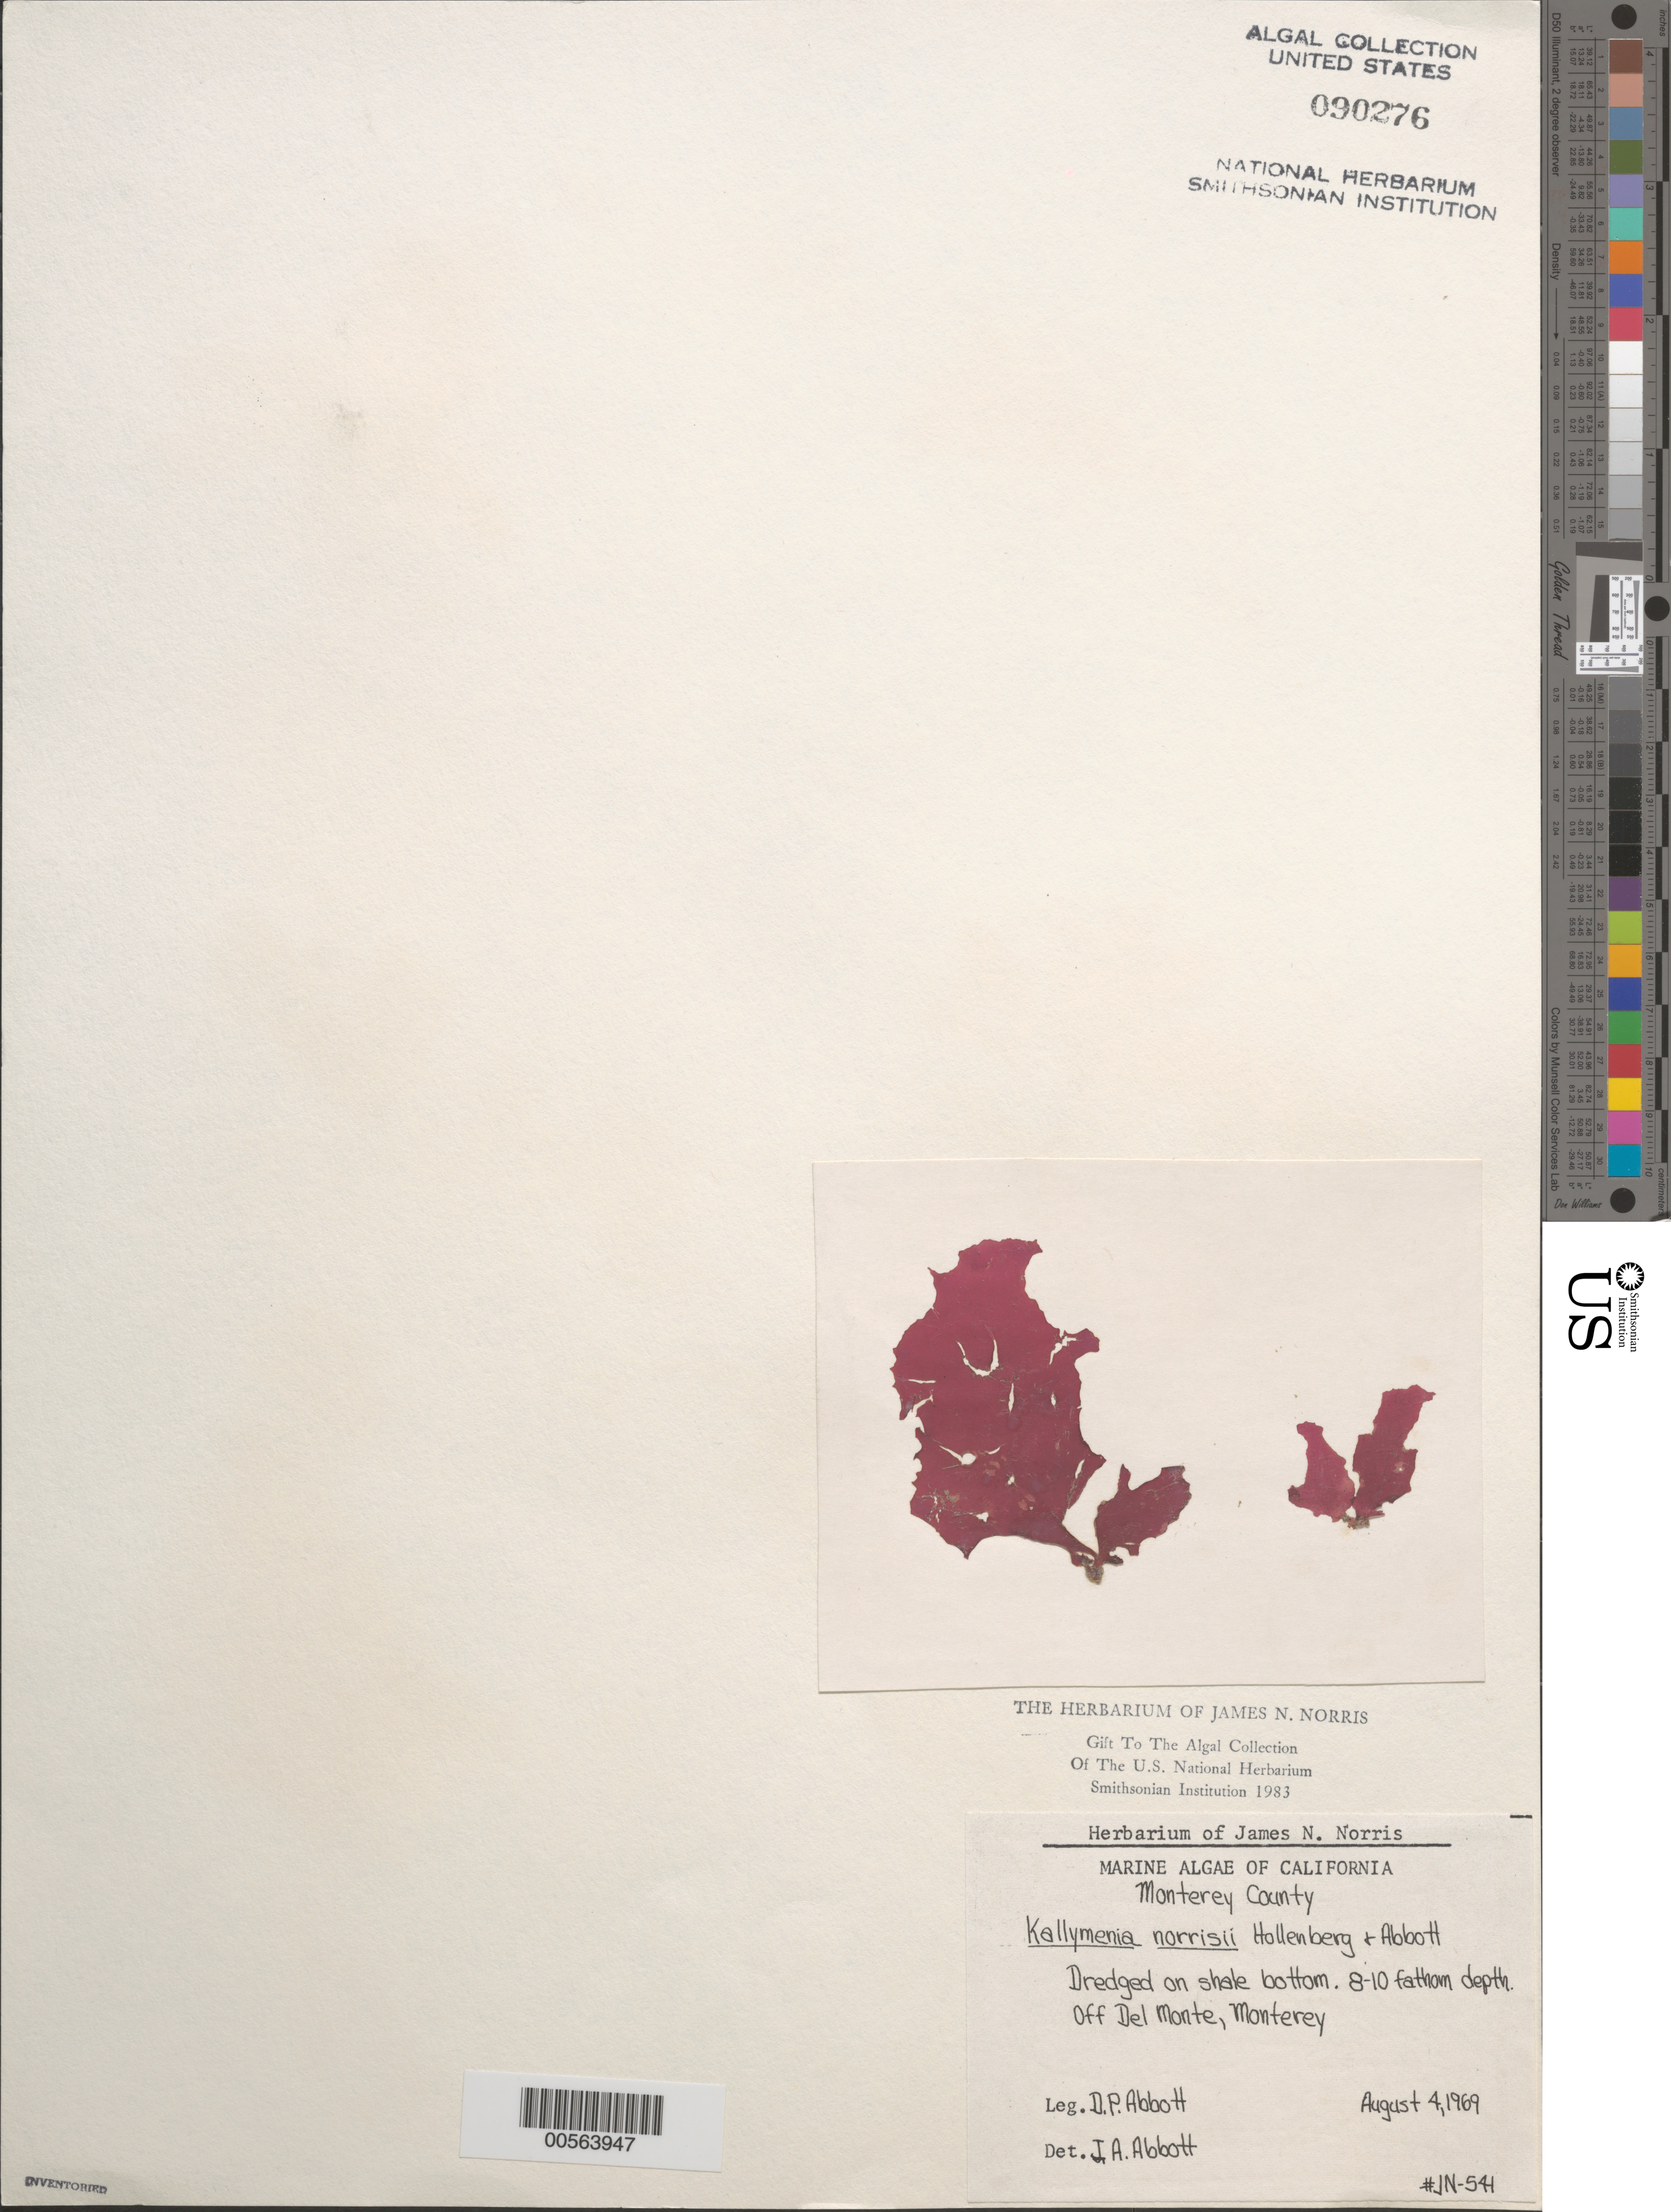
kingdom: Plantae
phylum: Rhodophyta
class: Florideophyceae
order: Gigartinales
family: Kallymeniaceae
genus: Kallymenia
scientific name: Kallymenia norrisii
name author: Hollenb. & I.A. Abbott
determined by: Abbott, Isabella A.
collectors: D. P. Abbott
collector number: Jn-541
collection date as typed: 04 Aug 1969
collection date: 1969-08-04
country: United States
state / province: California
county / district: Monterey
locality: Monterey, off Del Monte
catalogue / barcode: US 90276